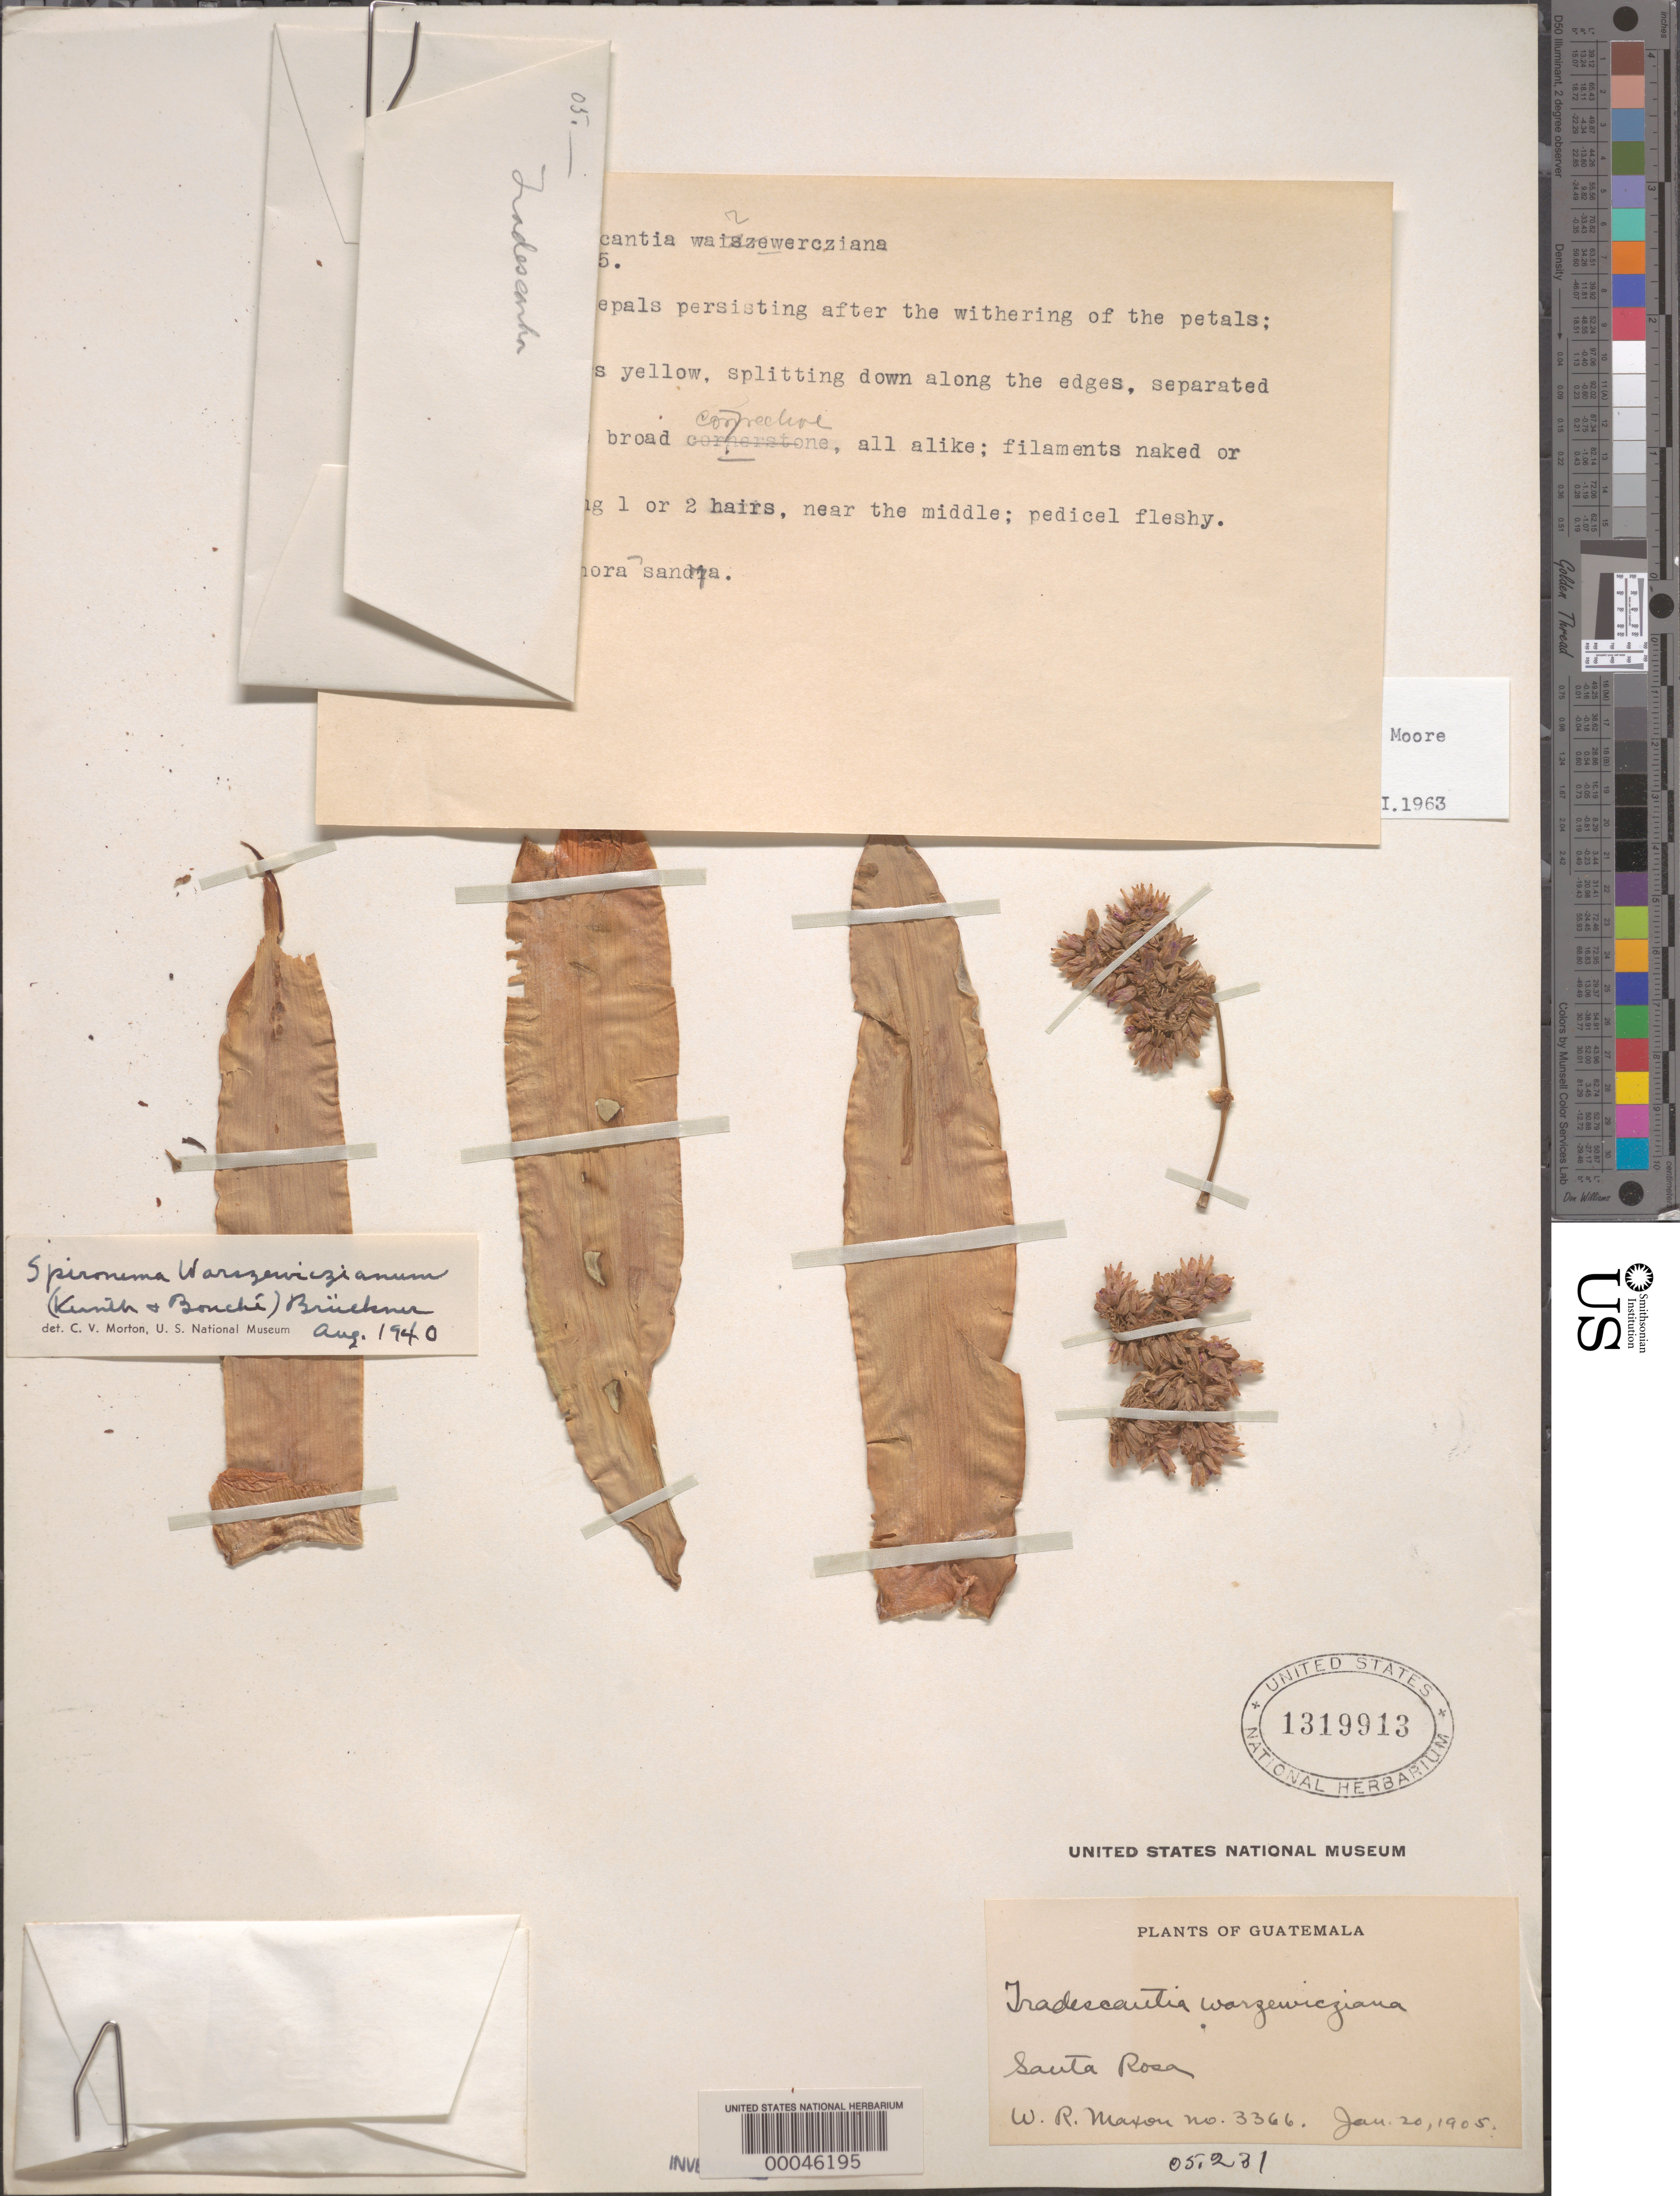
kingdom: Plantae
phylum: Tracheophyta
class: Liliopsida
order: Commelinales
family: Commelinaceae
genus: Callisia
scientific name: Callisia warszewicziana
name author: (Kunth & C.D. Bouché) D.R. Hunt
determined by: Moore, H. E.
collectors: W. R. Maxon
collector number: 3366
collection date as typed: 20 Jan 1905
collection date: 1905-01-20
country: Guatemala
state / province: Baja Verapaz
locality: Santa Rosa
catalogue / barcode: US 1319913